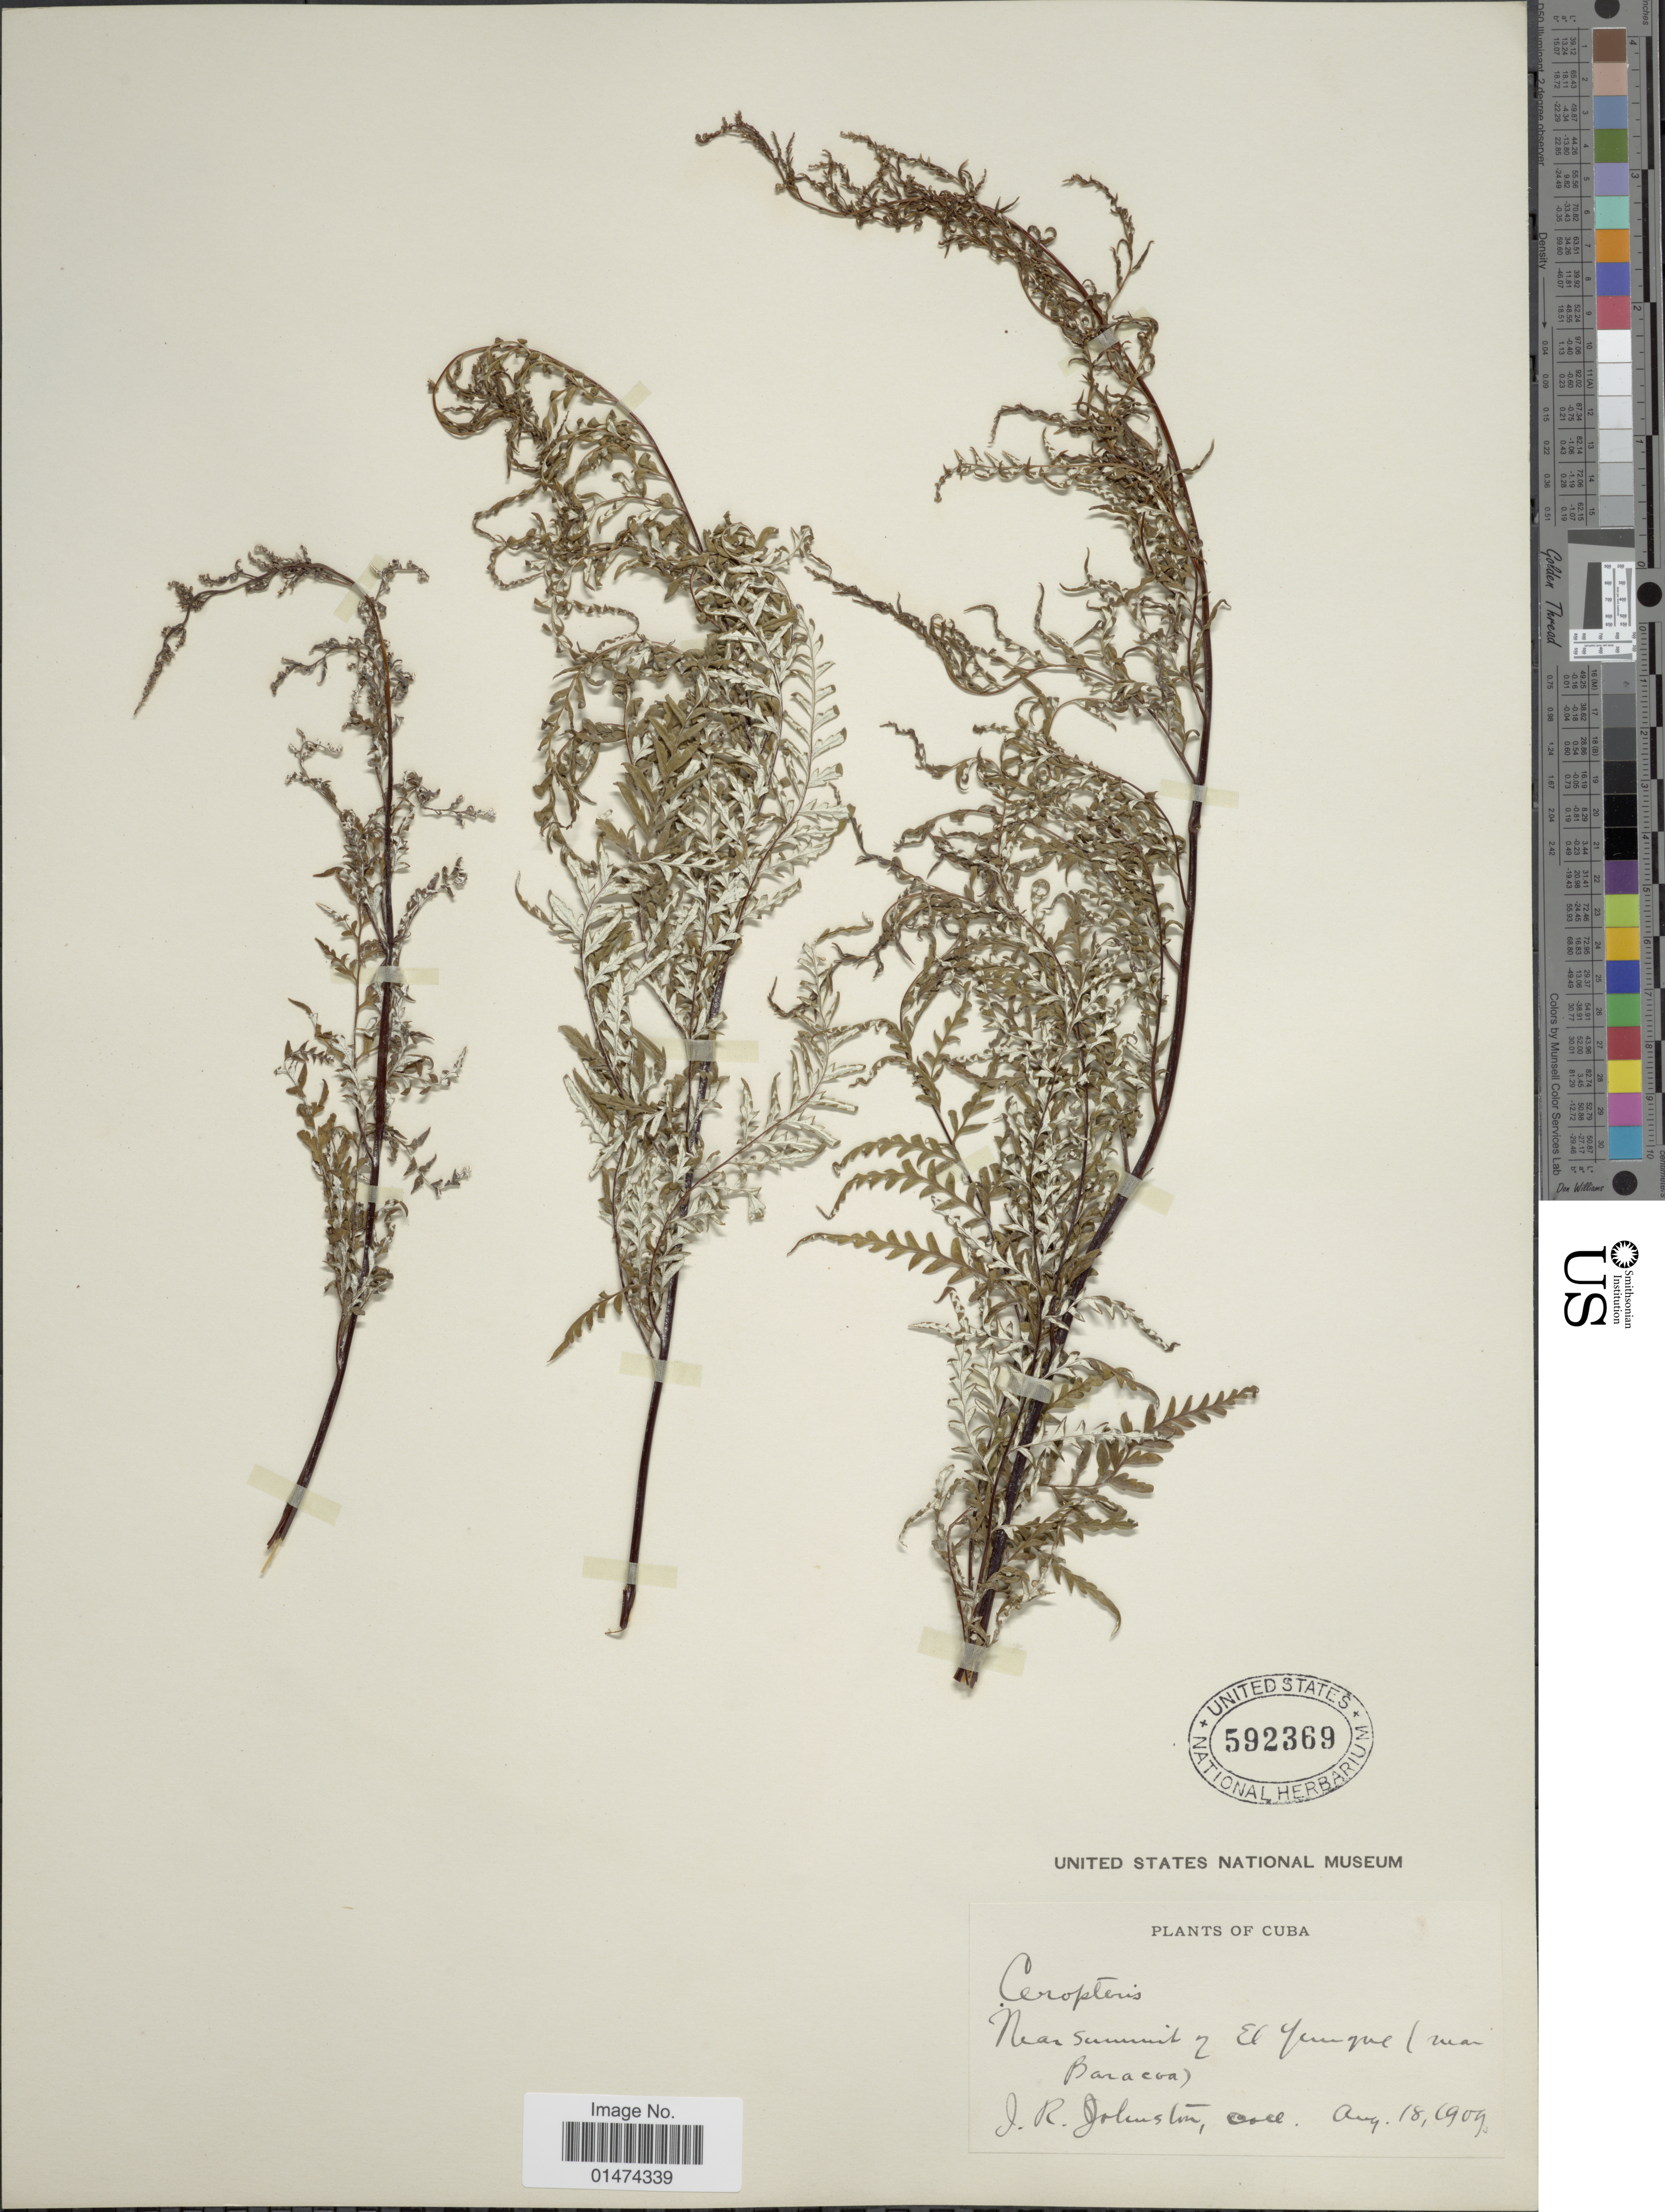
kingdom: Plantae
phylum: Tracheophyta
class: Polypodiopsida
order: Polypodiales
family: Pteridaceae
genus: Pityrogramma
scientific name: Pityrogramma calomelanos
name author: (L.) Link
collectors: J. Jolustin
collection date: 1909-08-18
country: Cuba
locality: Near summit el Yunque, (Near Baracoa)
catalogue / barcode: US 592369